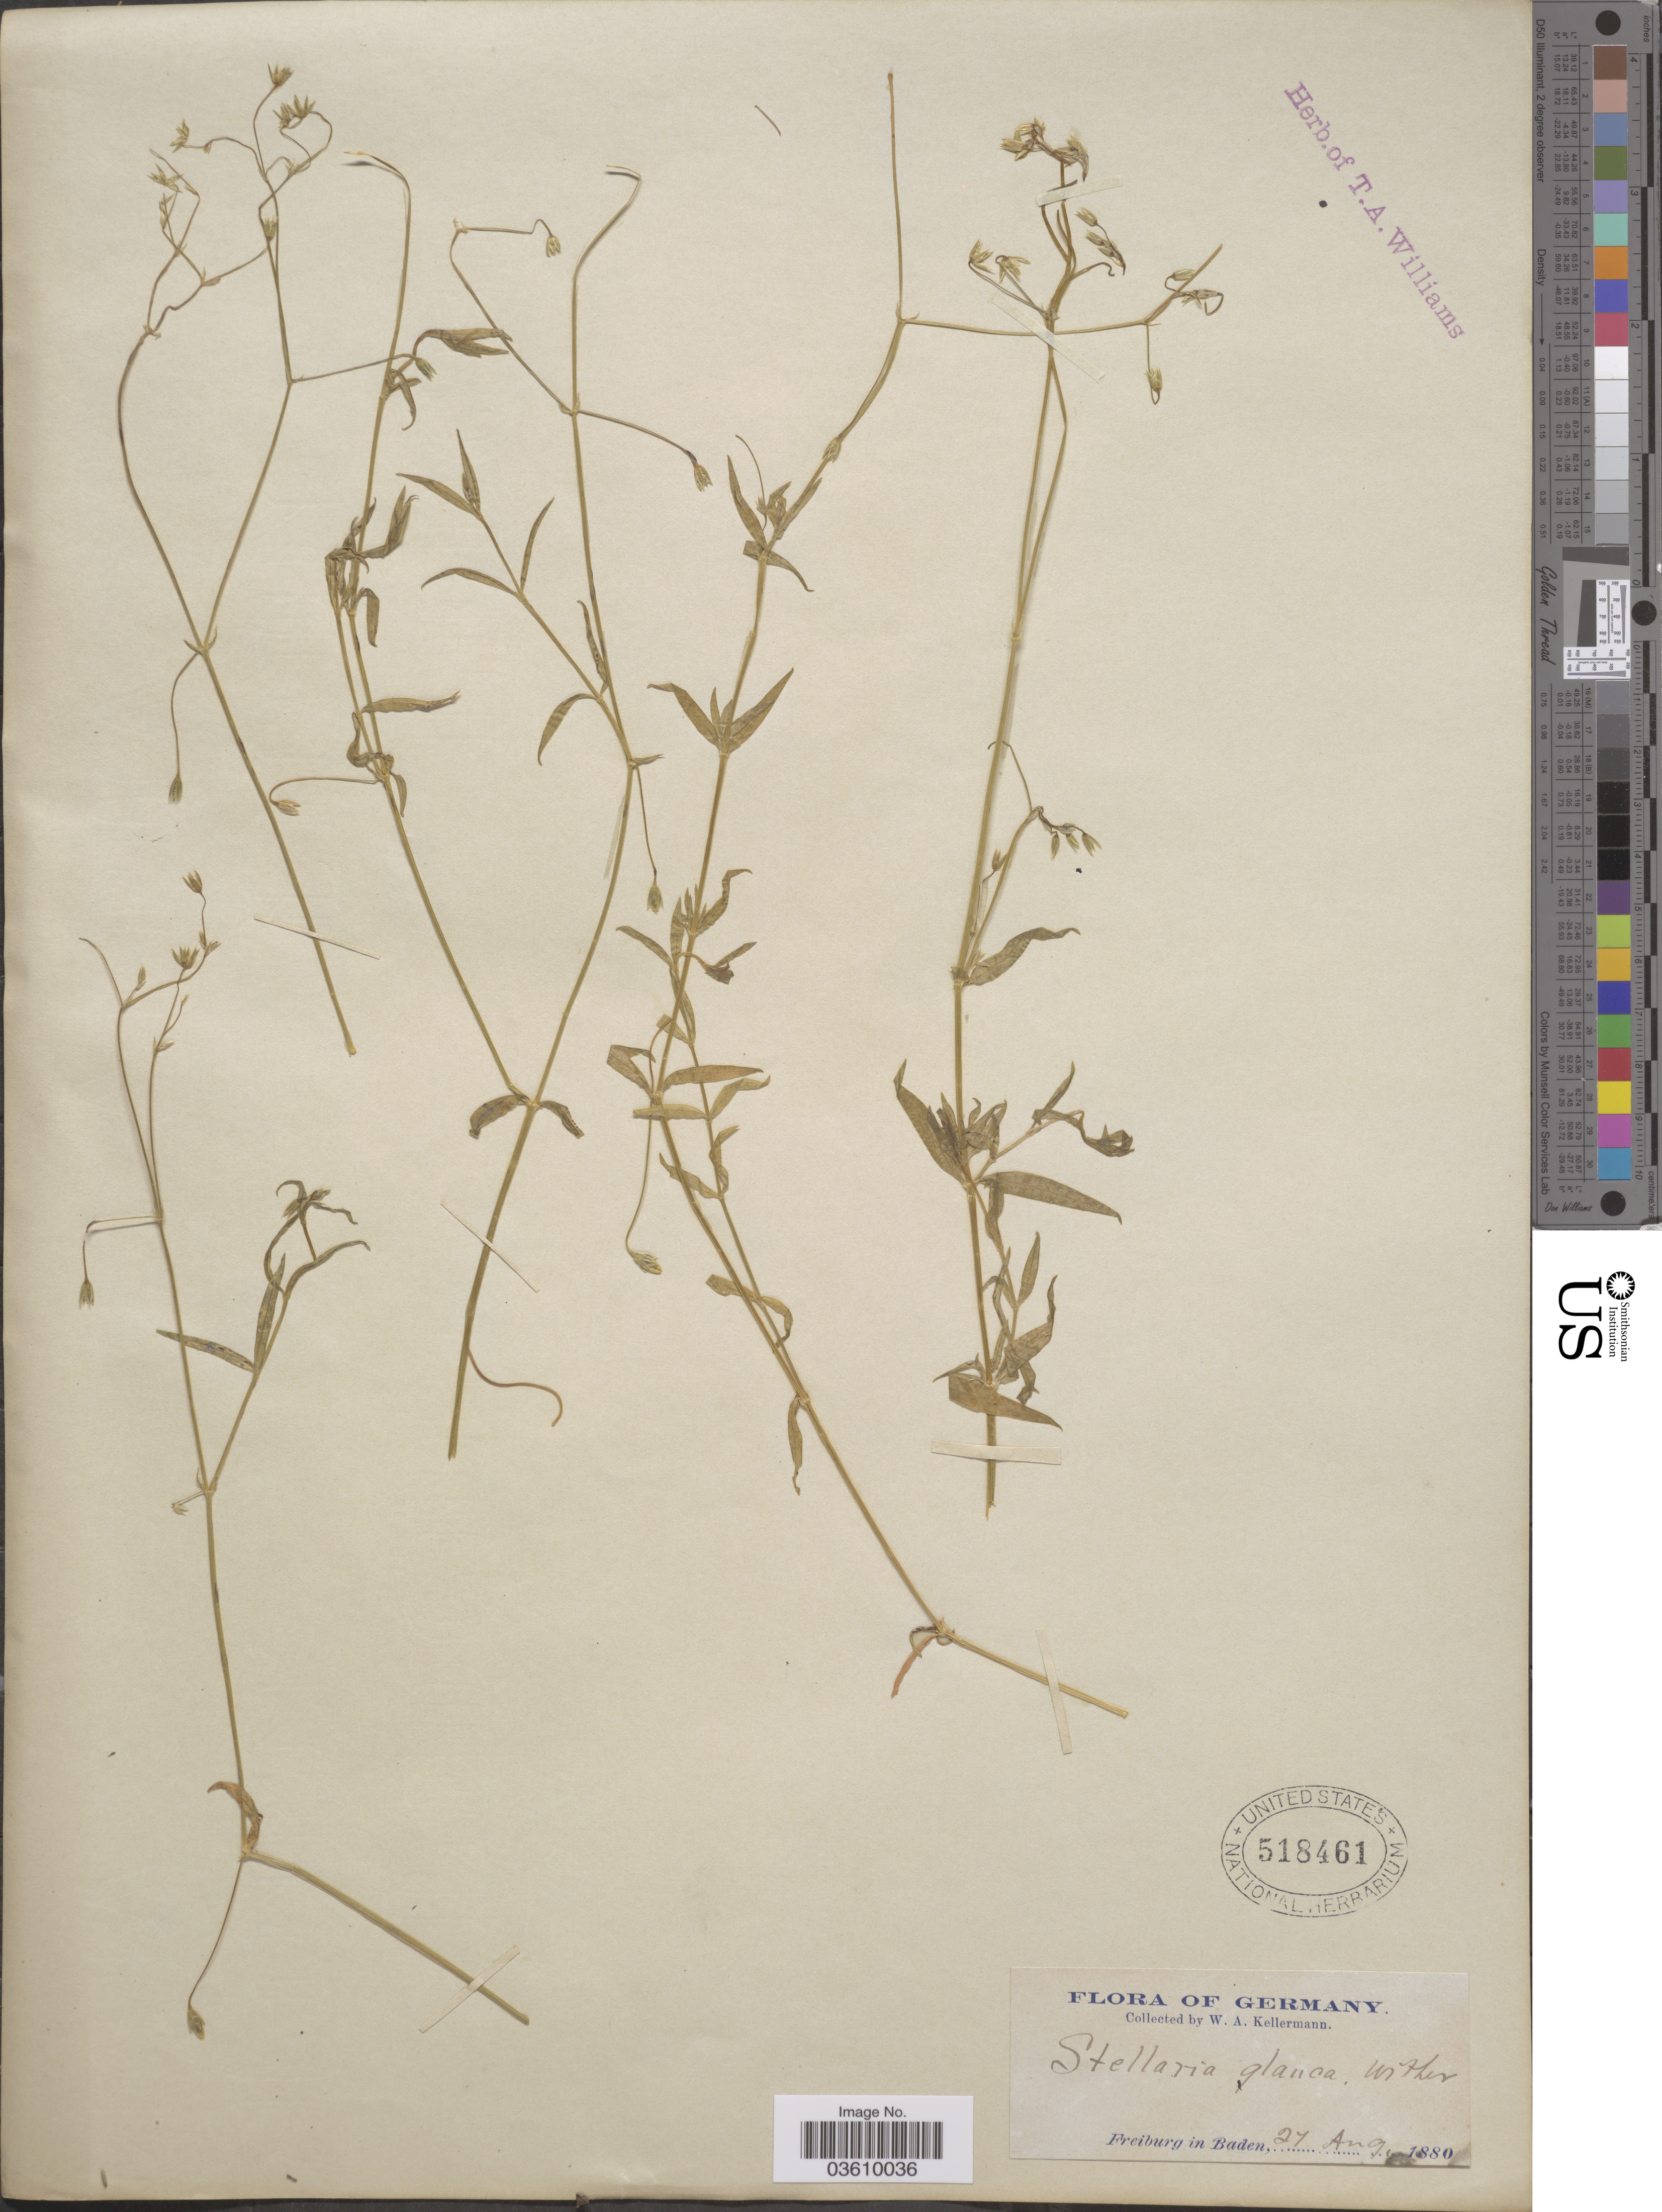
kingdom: Plantae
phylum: Tracheophyta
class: Magnoliopsida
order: Caryophyllales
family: Caryophyllaceae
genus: Stellaria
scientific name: Stellaria glauca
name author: With.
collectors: W. A. Kellermann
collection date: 1880-08-27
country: Germany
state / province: Baden-Württemberg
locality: Freiburg in Baden.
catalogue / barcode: US 518461